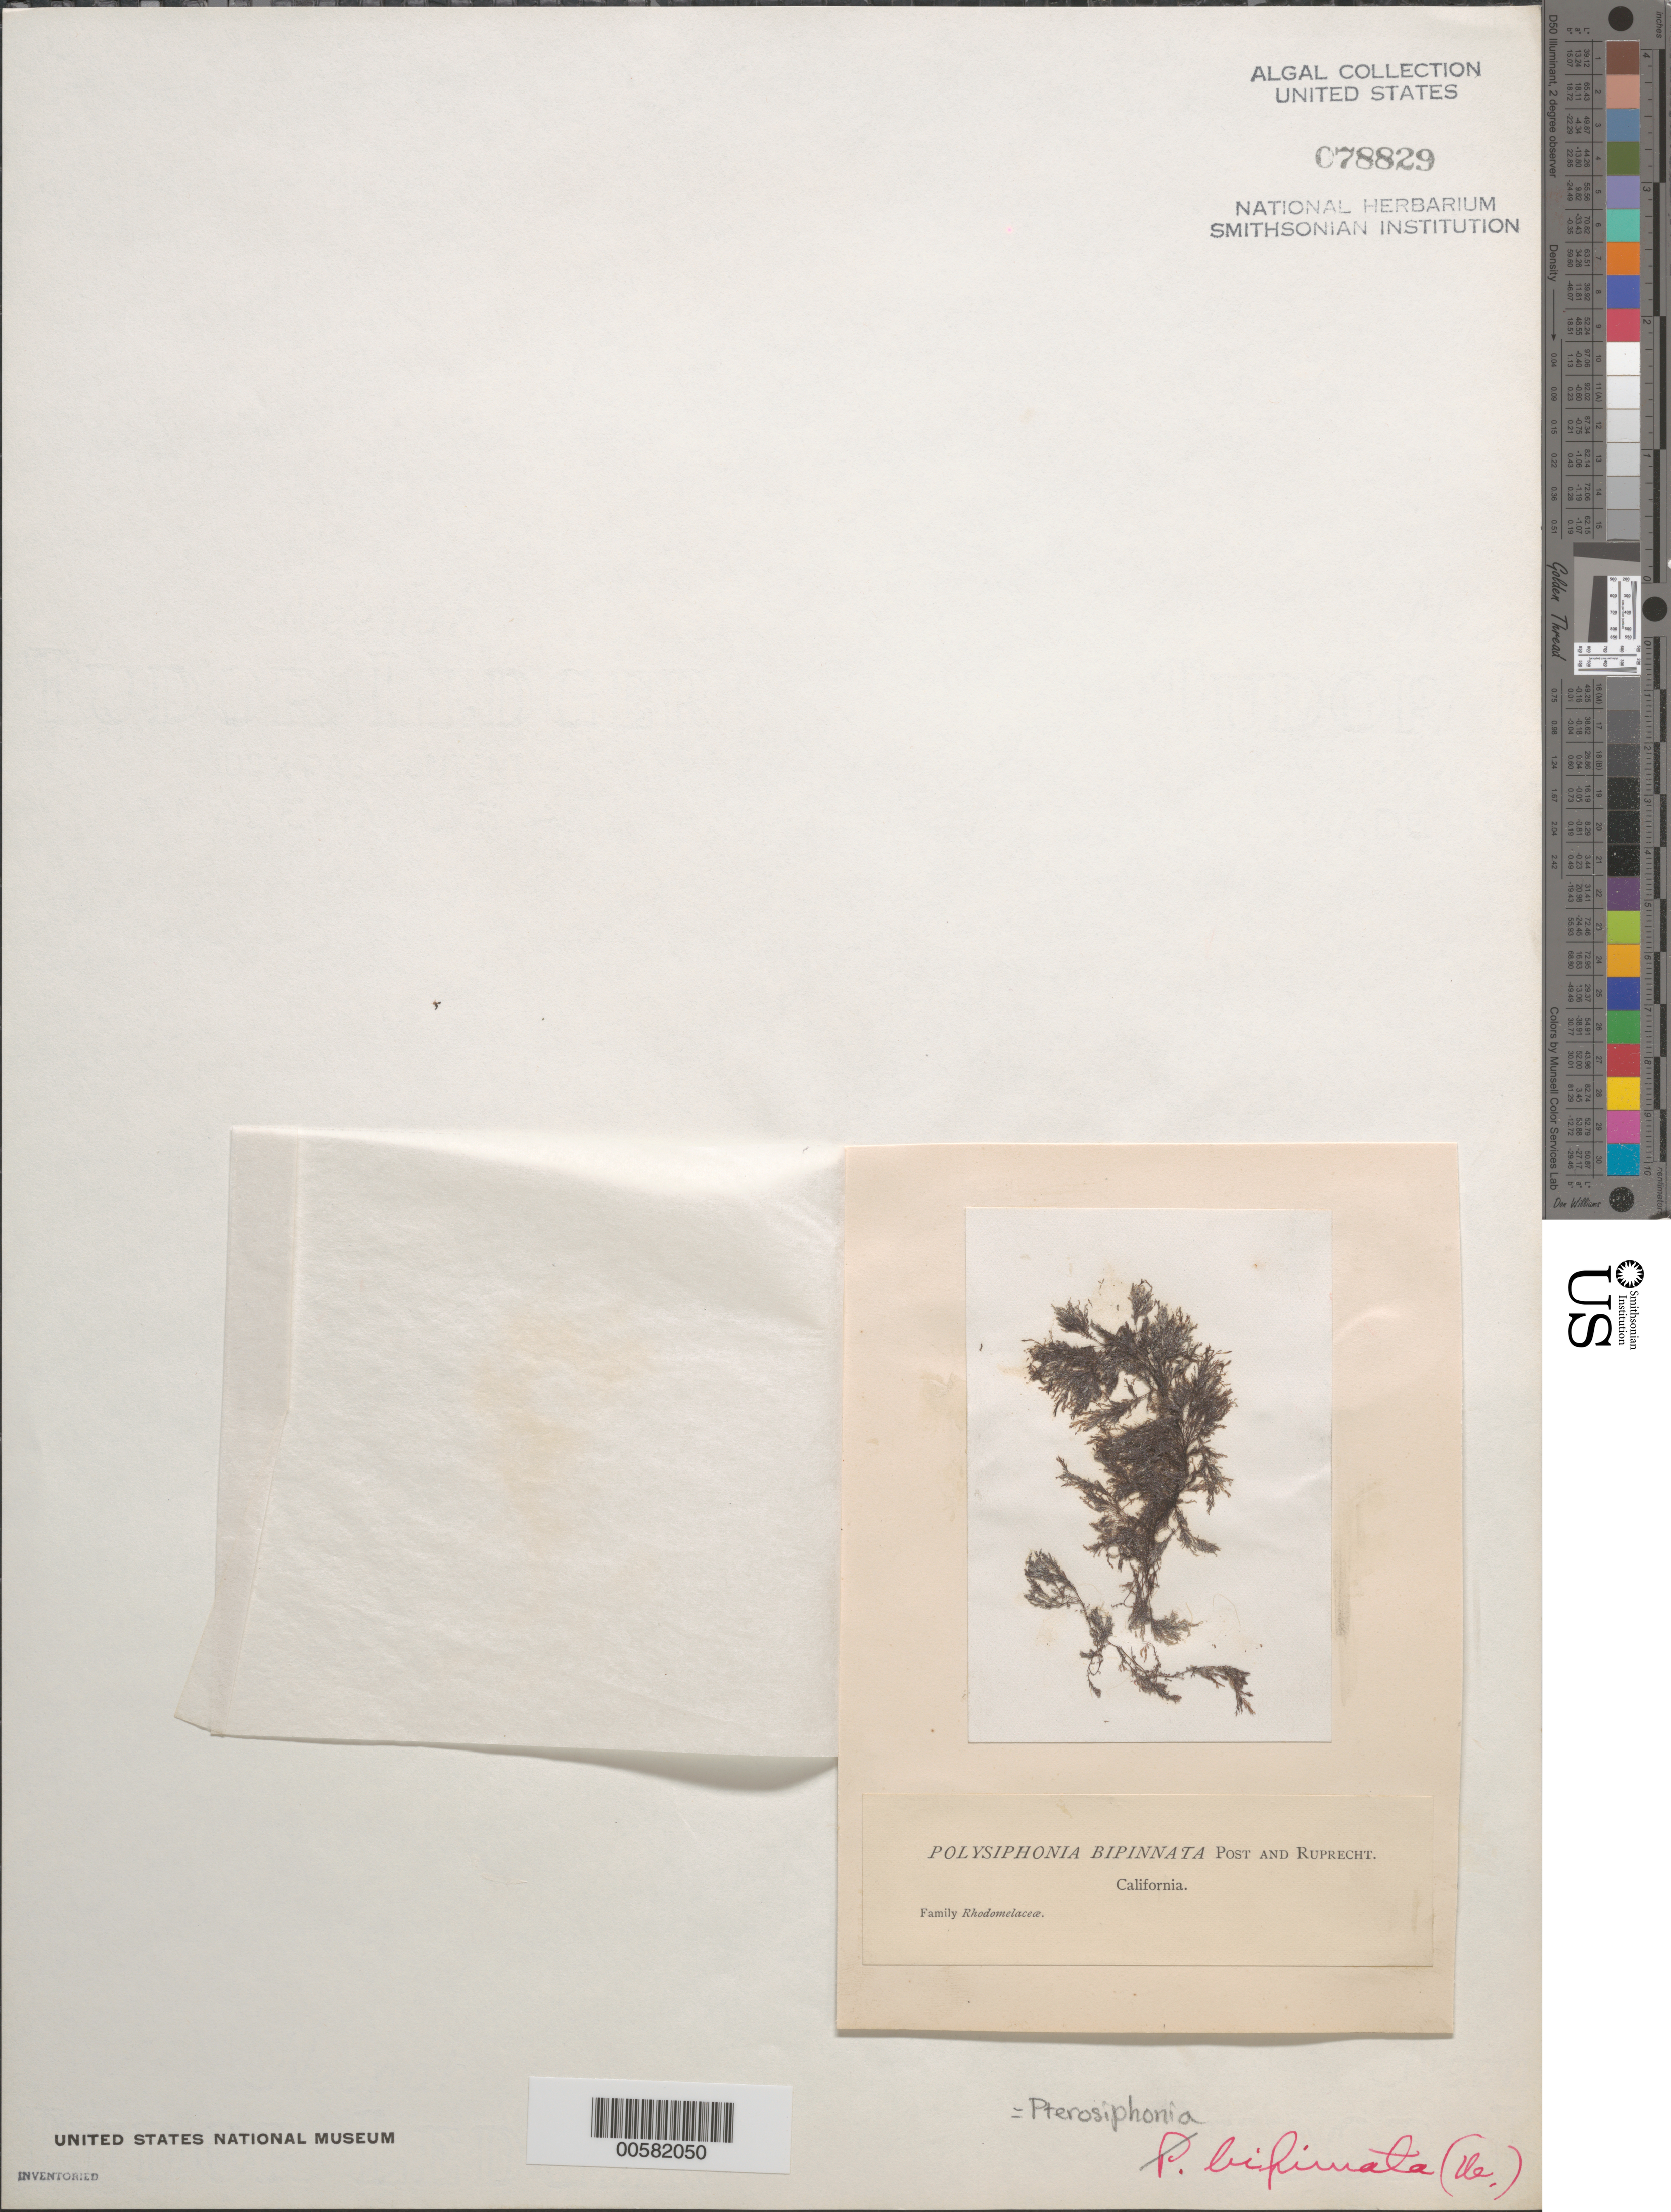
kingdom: Plantae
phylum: Rhodophyta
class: Florideophyceae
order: Ceramiales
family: Rhodomelaceae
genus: Savoiea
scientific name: Savoiea bipinnata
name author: (Postels & Rupr.) M.J. Wynne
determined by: Algae name updating Project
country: United States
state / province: California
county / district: San Diego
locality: False Bay, San Diego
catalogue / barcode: US 78829